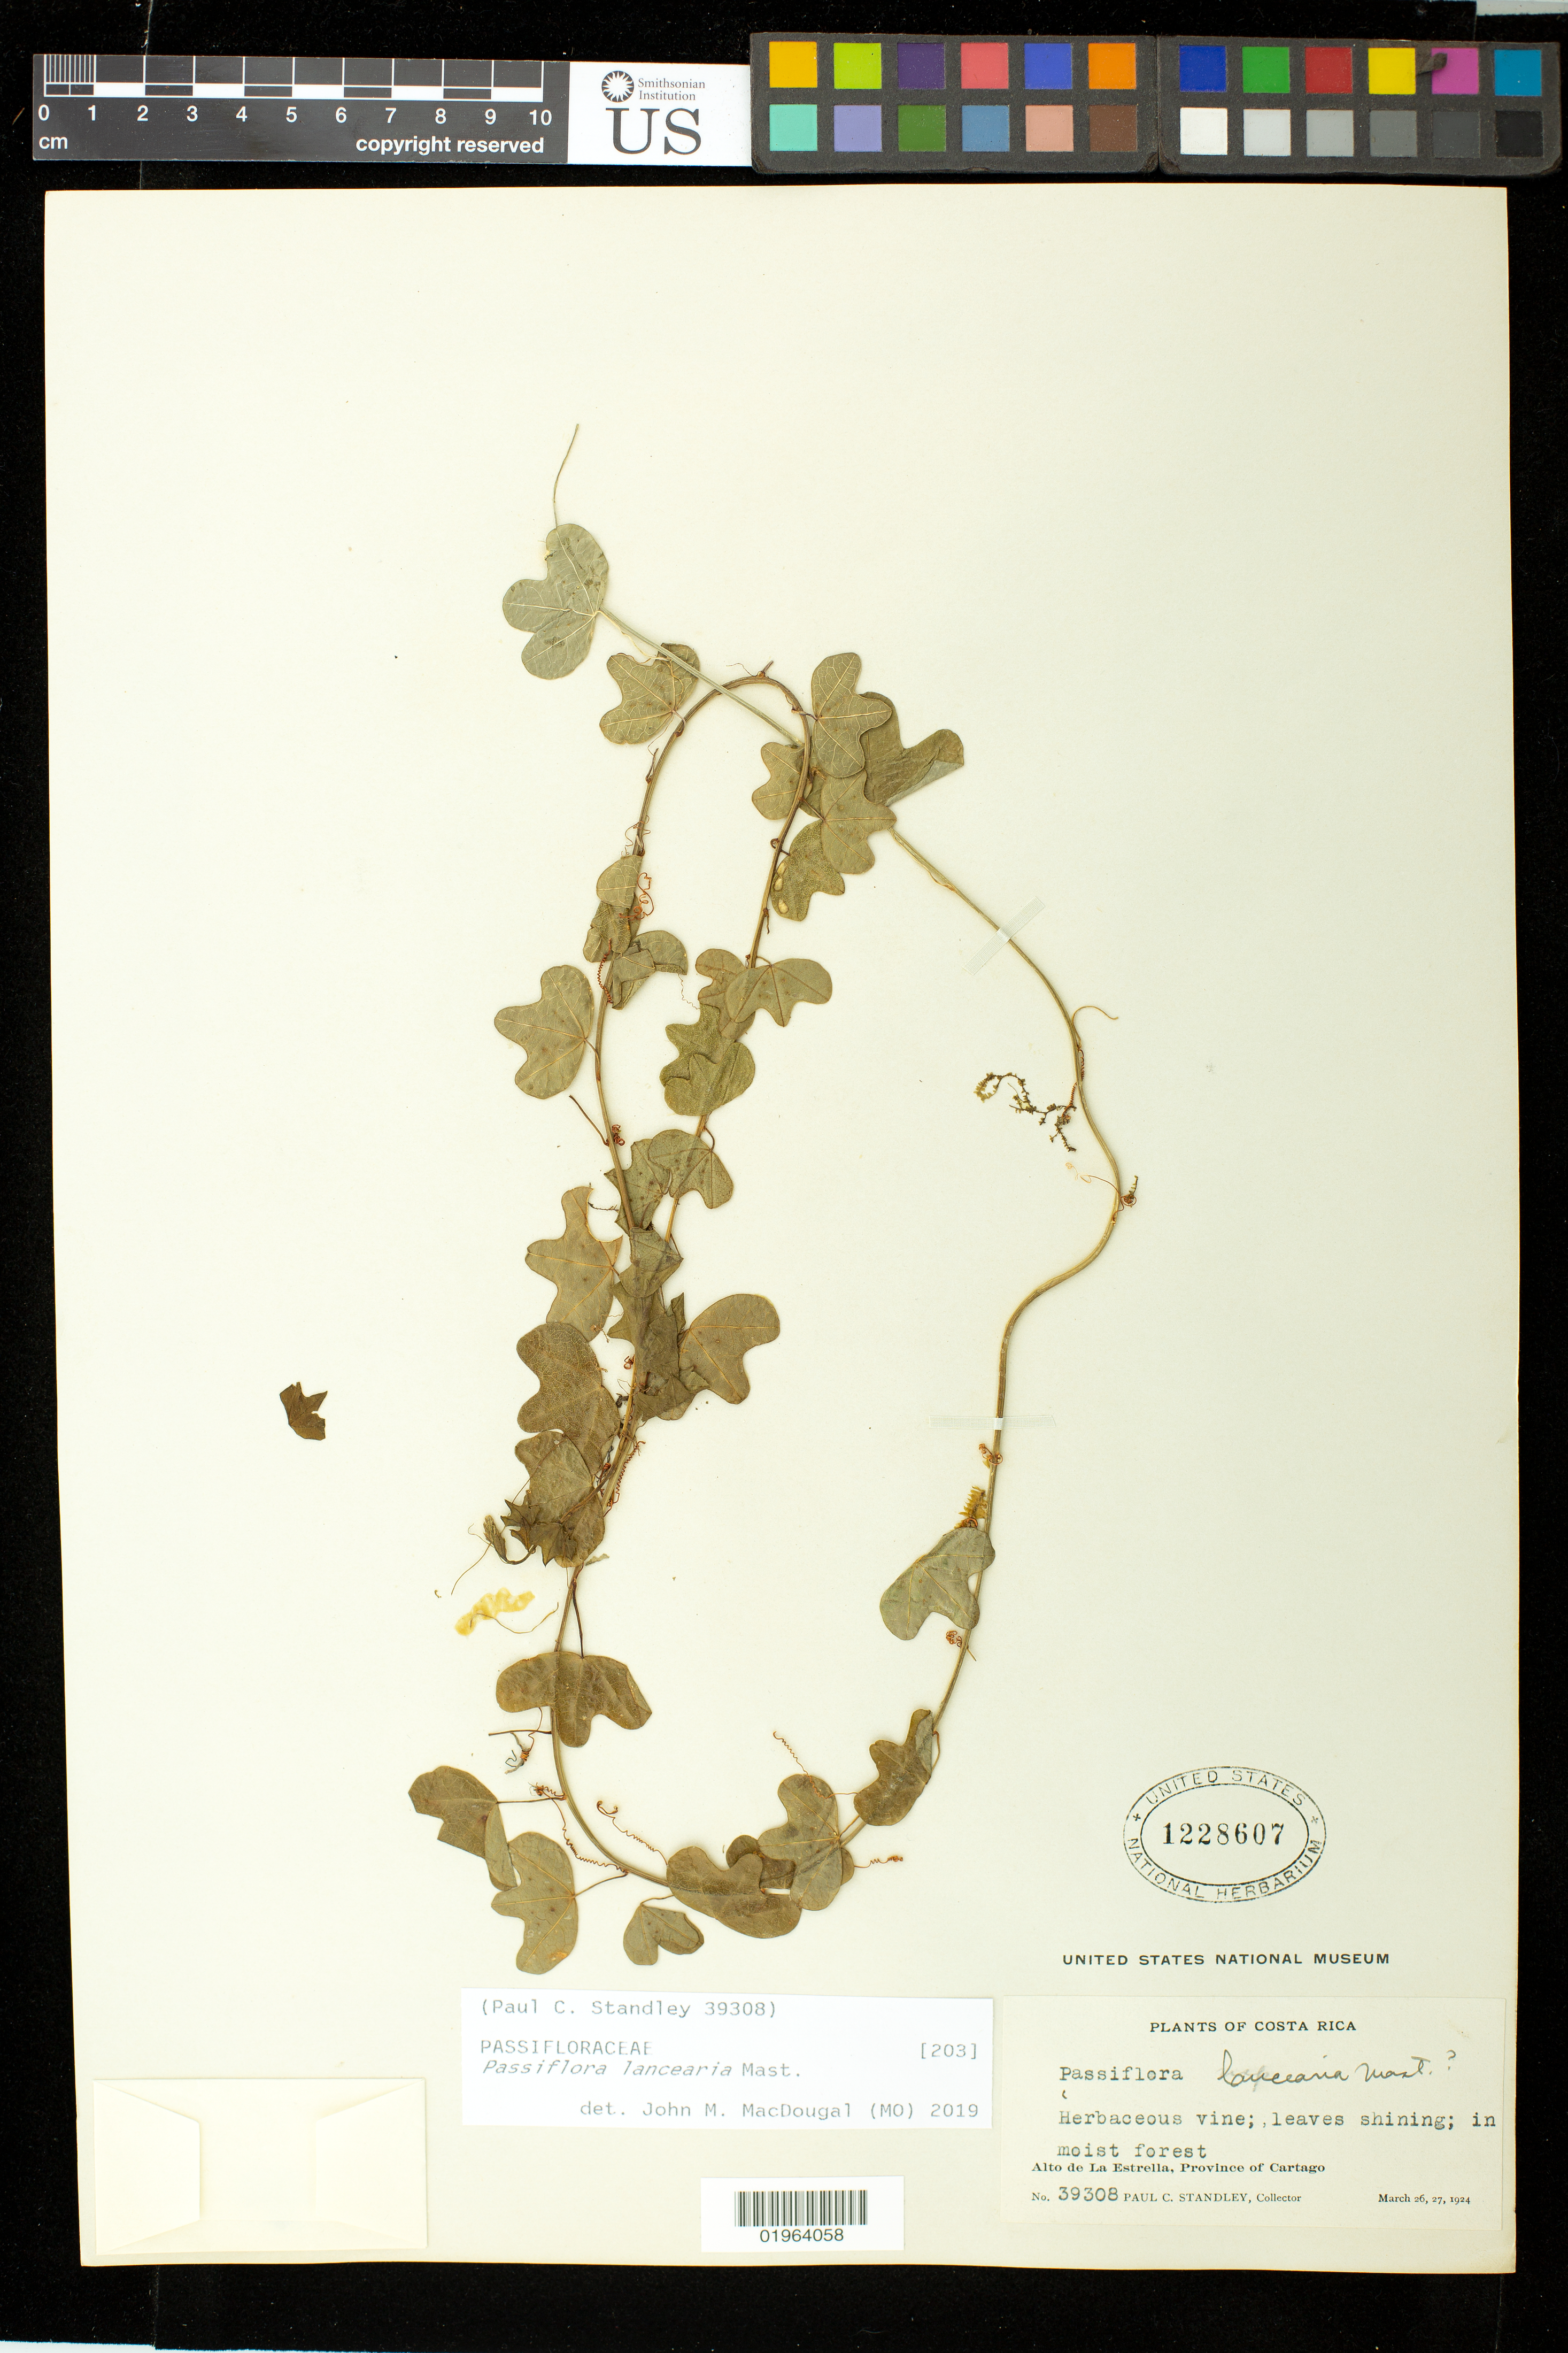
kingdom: Plantae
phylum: Tracheophyta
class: Magnoliopsida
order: Malpighiales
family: Passifloraceae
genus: Passiflora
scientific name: Passiflora lancearia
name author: Mast.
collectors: P. C. Standley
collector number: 39308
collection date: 1924-03-26/1924-03-27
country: Costa Rica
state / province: Cartago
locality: Alto de La Esterlla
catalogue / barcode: US 1228607